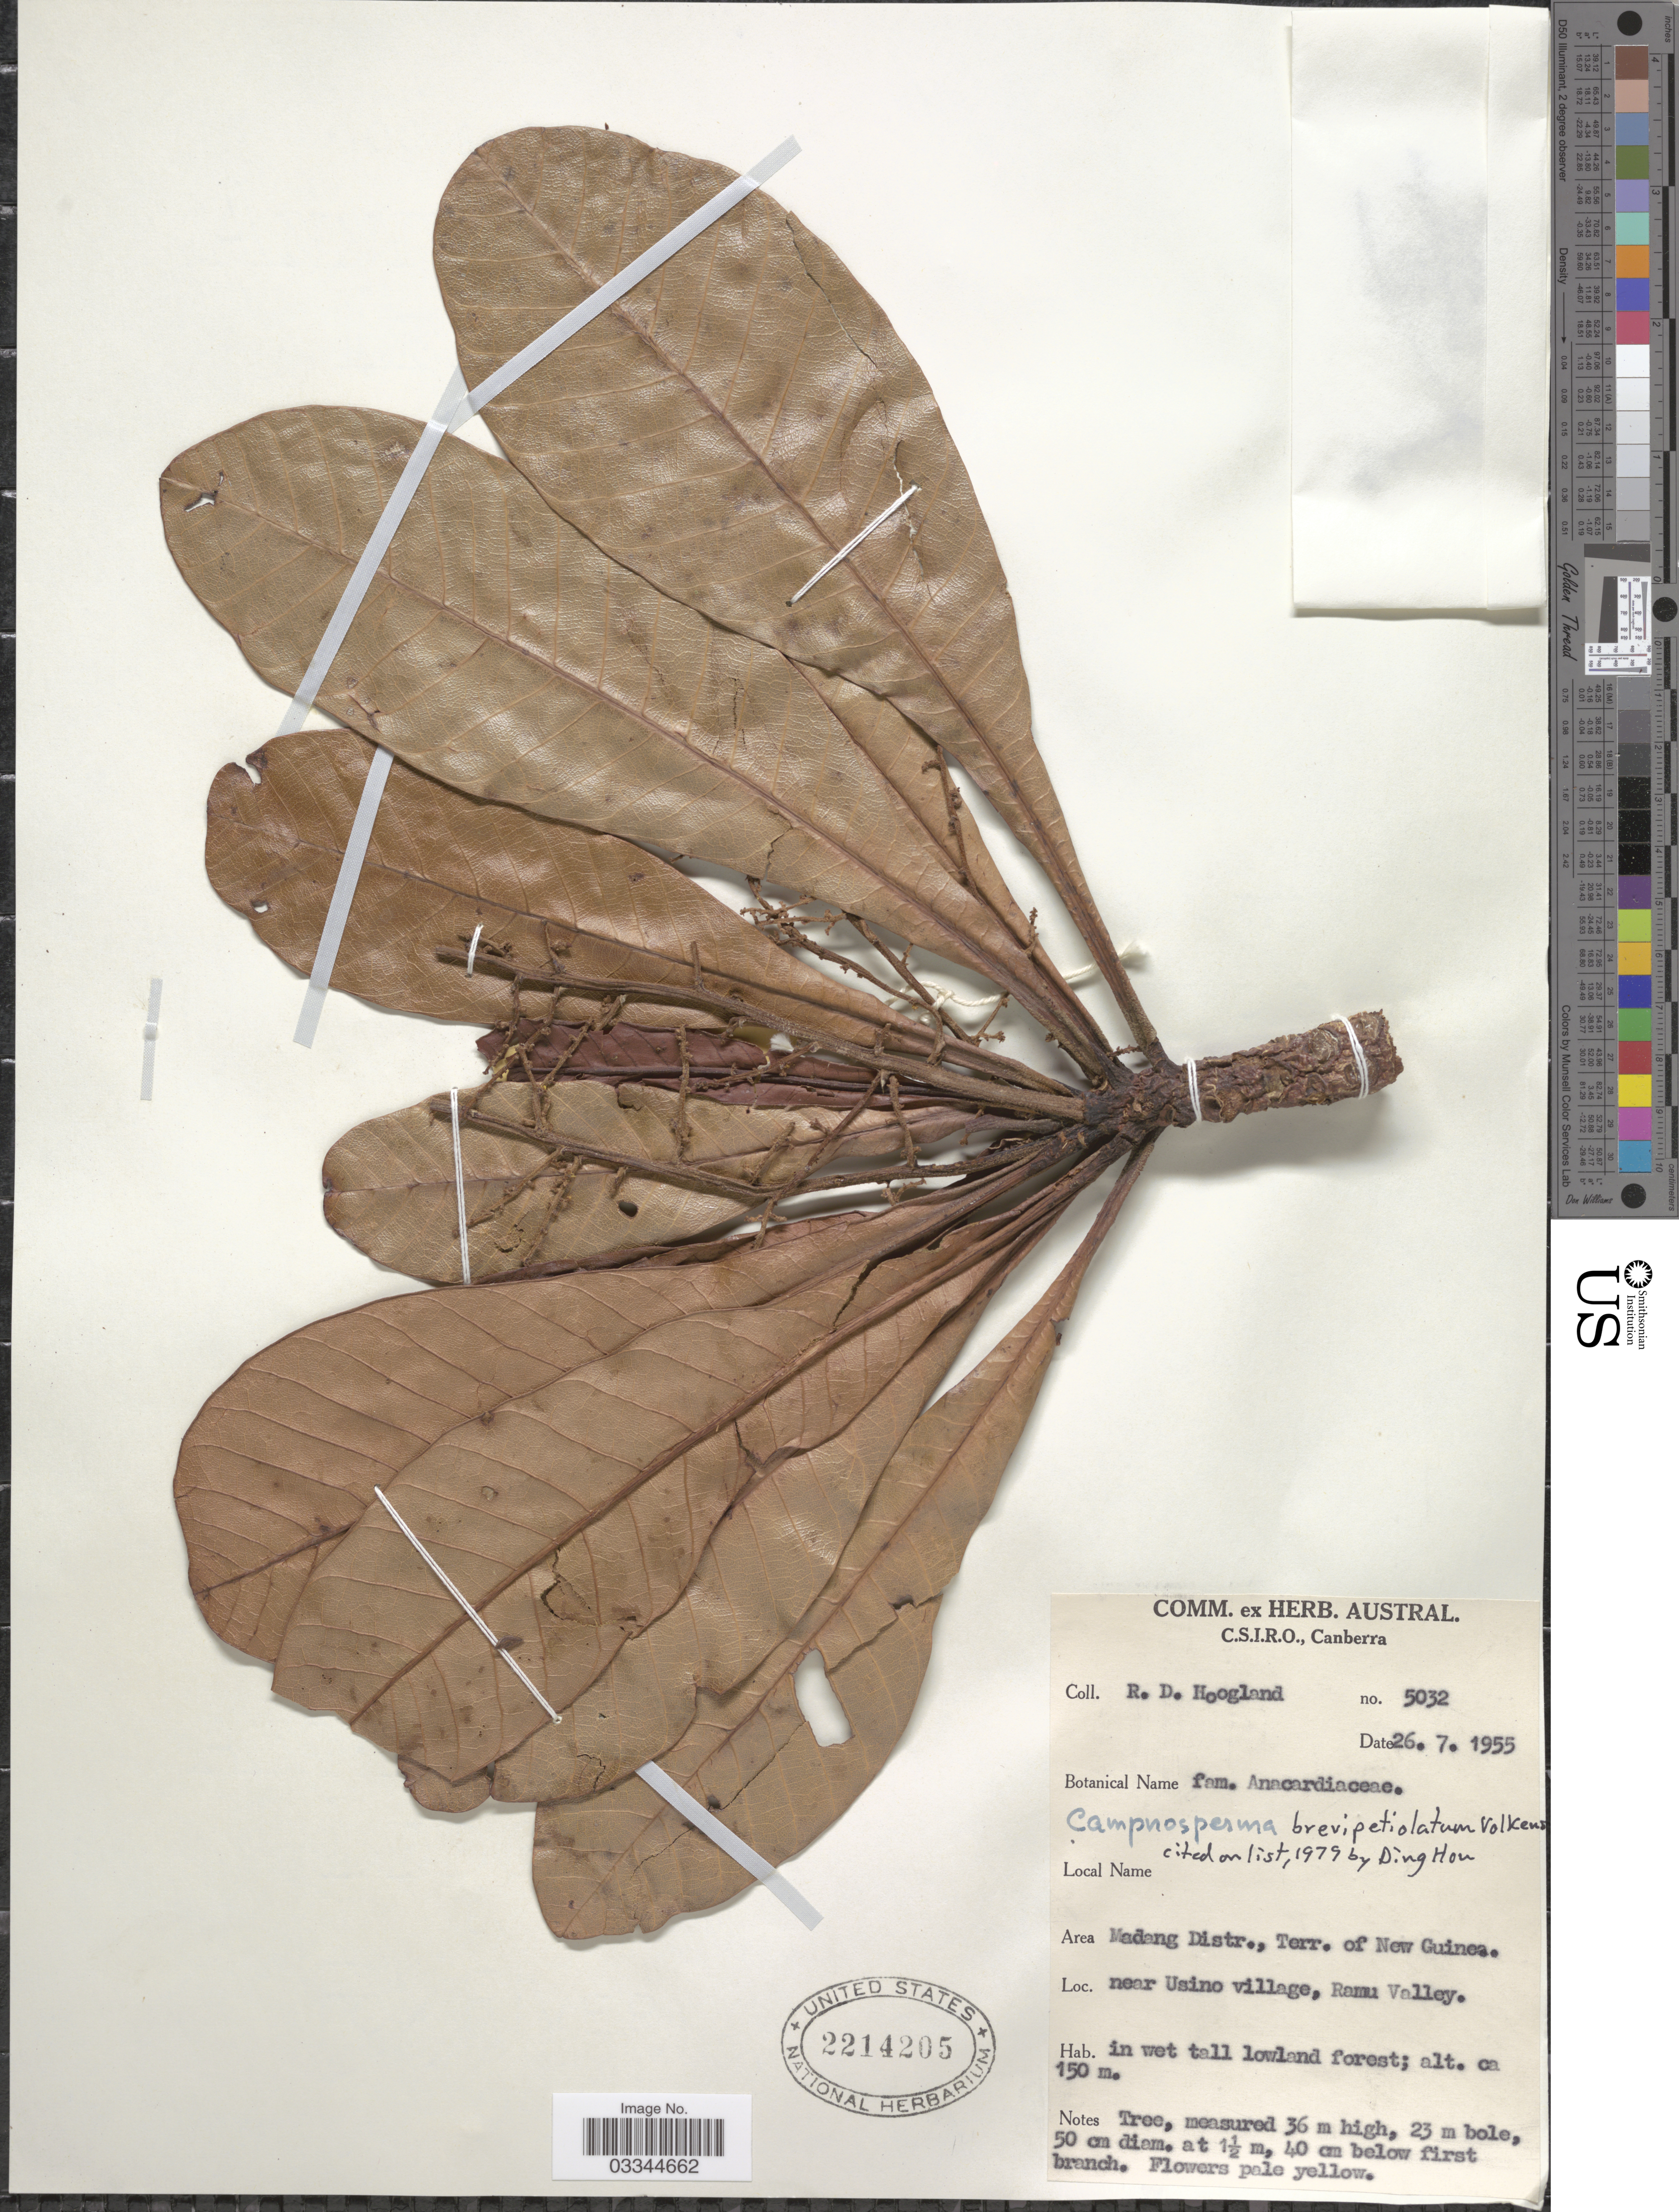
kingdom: Plantae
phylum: Tracheophyta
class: Magnoliopsida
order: Sapindales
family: Anacardiaceae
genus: Campnosperma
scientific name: Campnosperma brevipetiolatum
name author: Volk.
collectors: R. D. Hoogland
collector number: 5032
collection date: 1955-07-26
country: Papua New Guinea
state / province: Madang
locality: Madang Distr., Terr. of New Guinea, near Usino village, Ramu Valley.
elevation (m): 150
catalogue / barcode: US 2214205